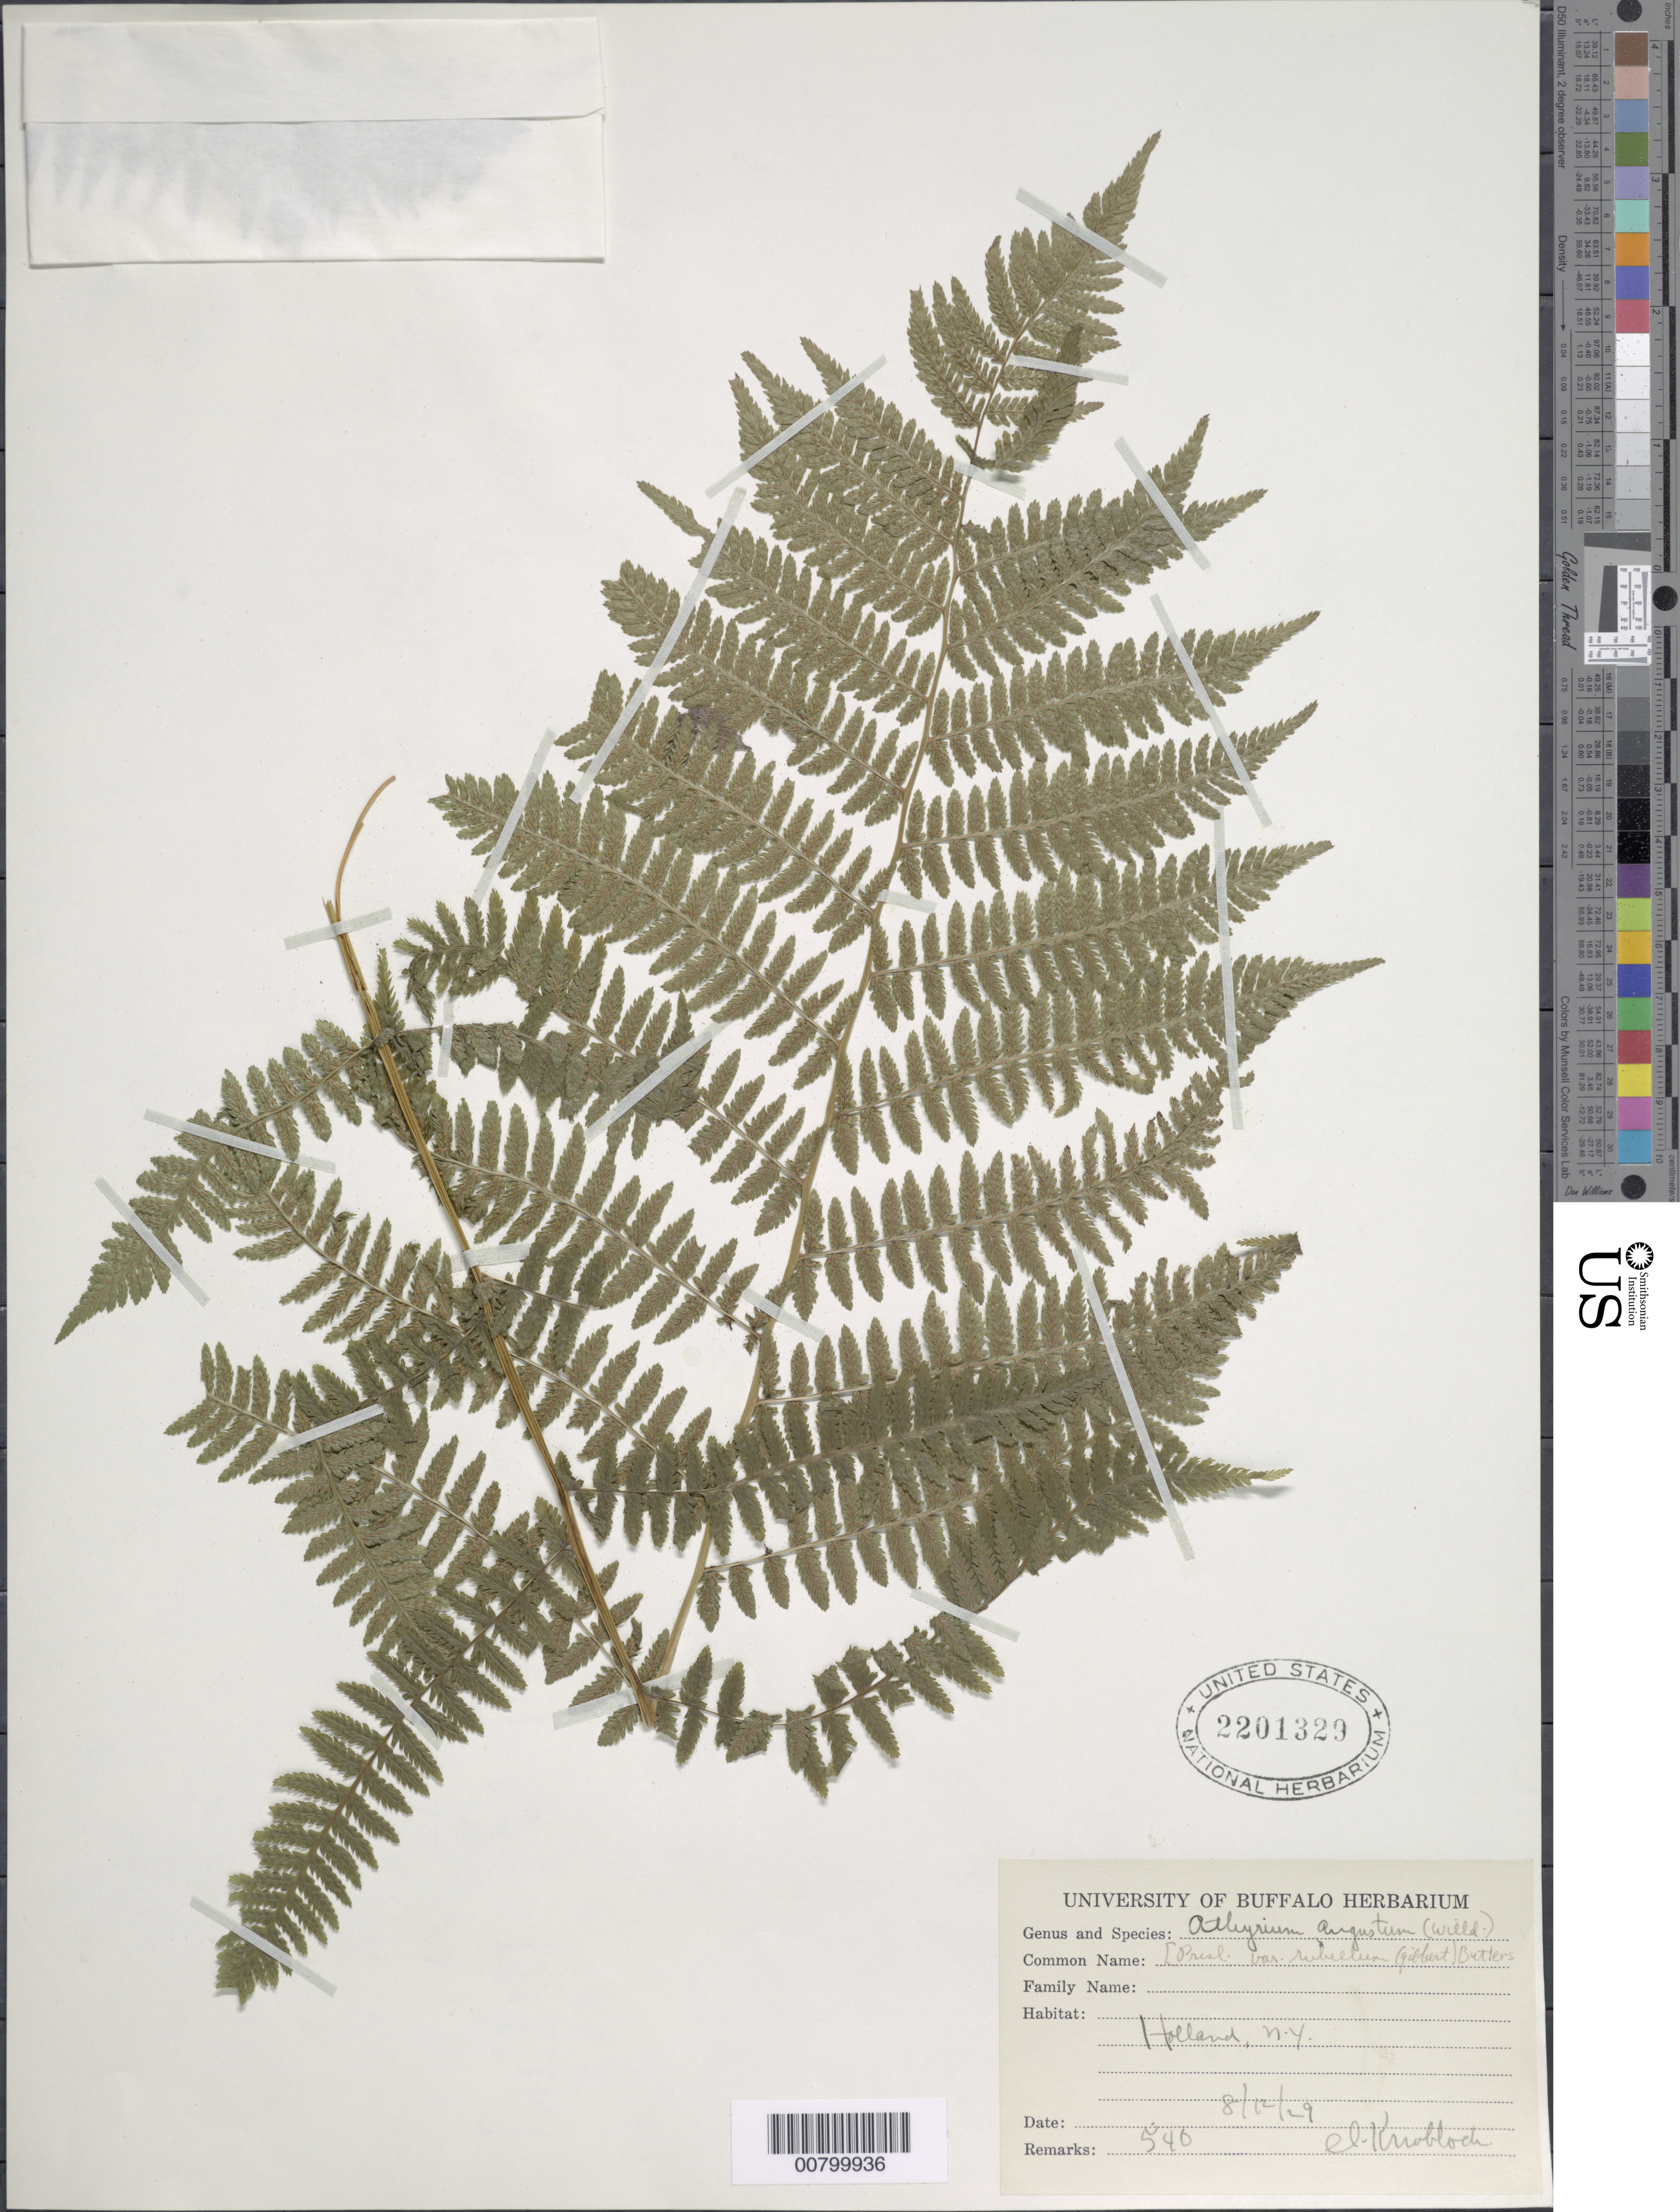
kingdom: Plantae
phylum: Tracheophyta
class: Polypodiopsida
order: Polypodiales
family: Athyriaceae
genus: Athyrium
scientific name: Athyrium filix-femina subsp. angustatum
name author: (Willd.) R.T. Clausen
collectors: Knobloch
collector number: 540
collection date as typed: Transcribed d/m/y: 12/8/29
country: United States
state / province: New York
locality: Holland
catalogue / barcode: US 2201329